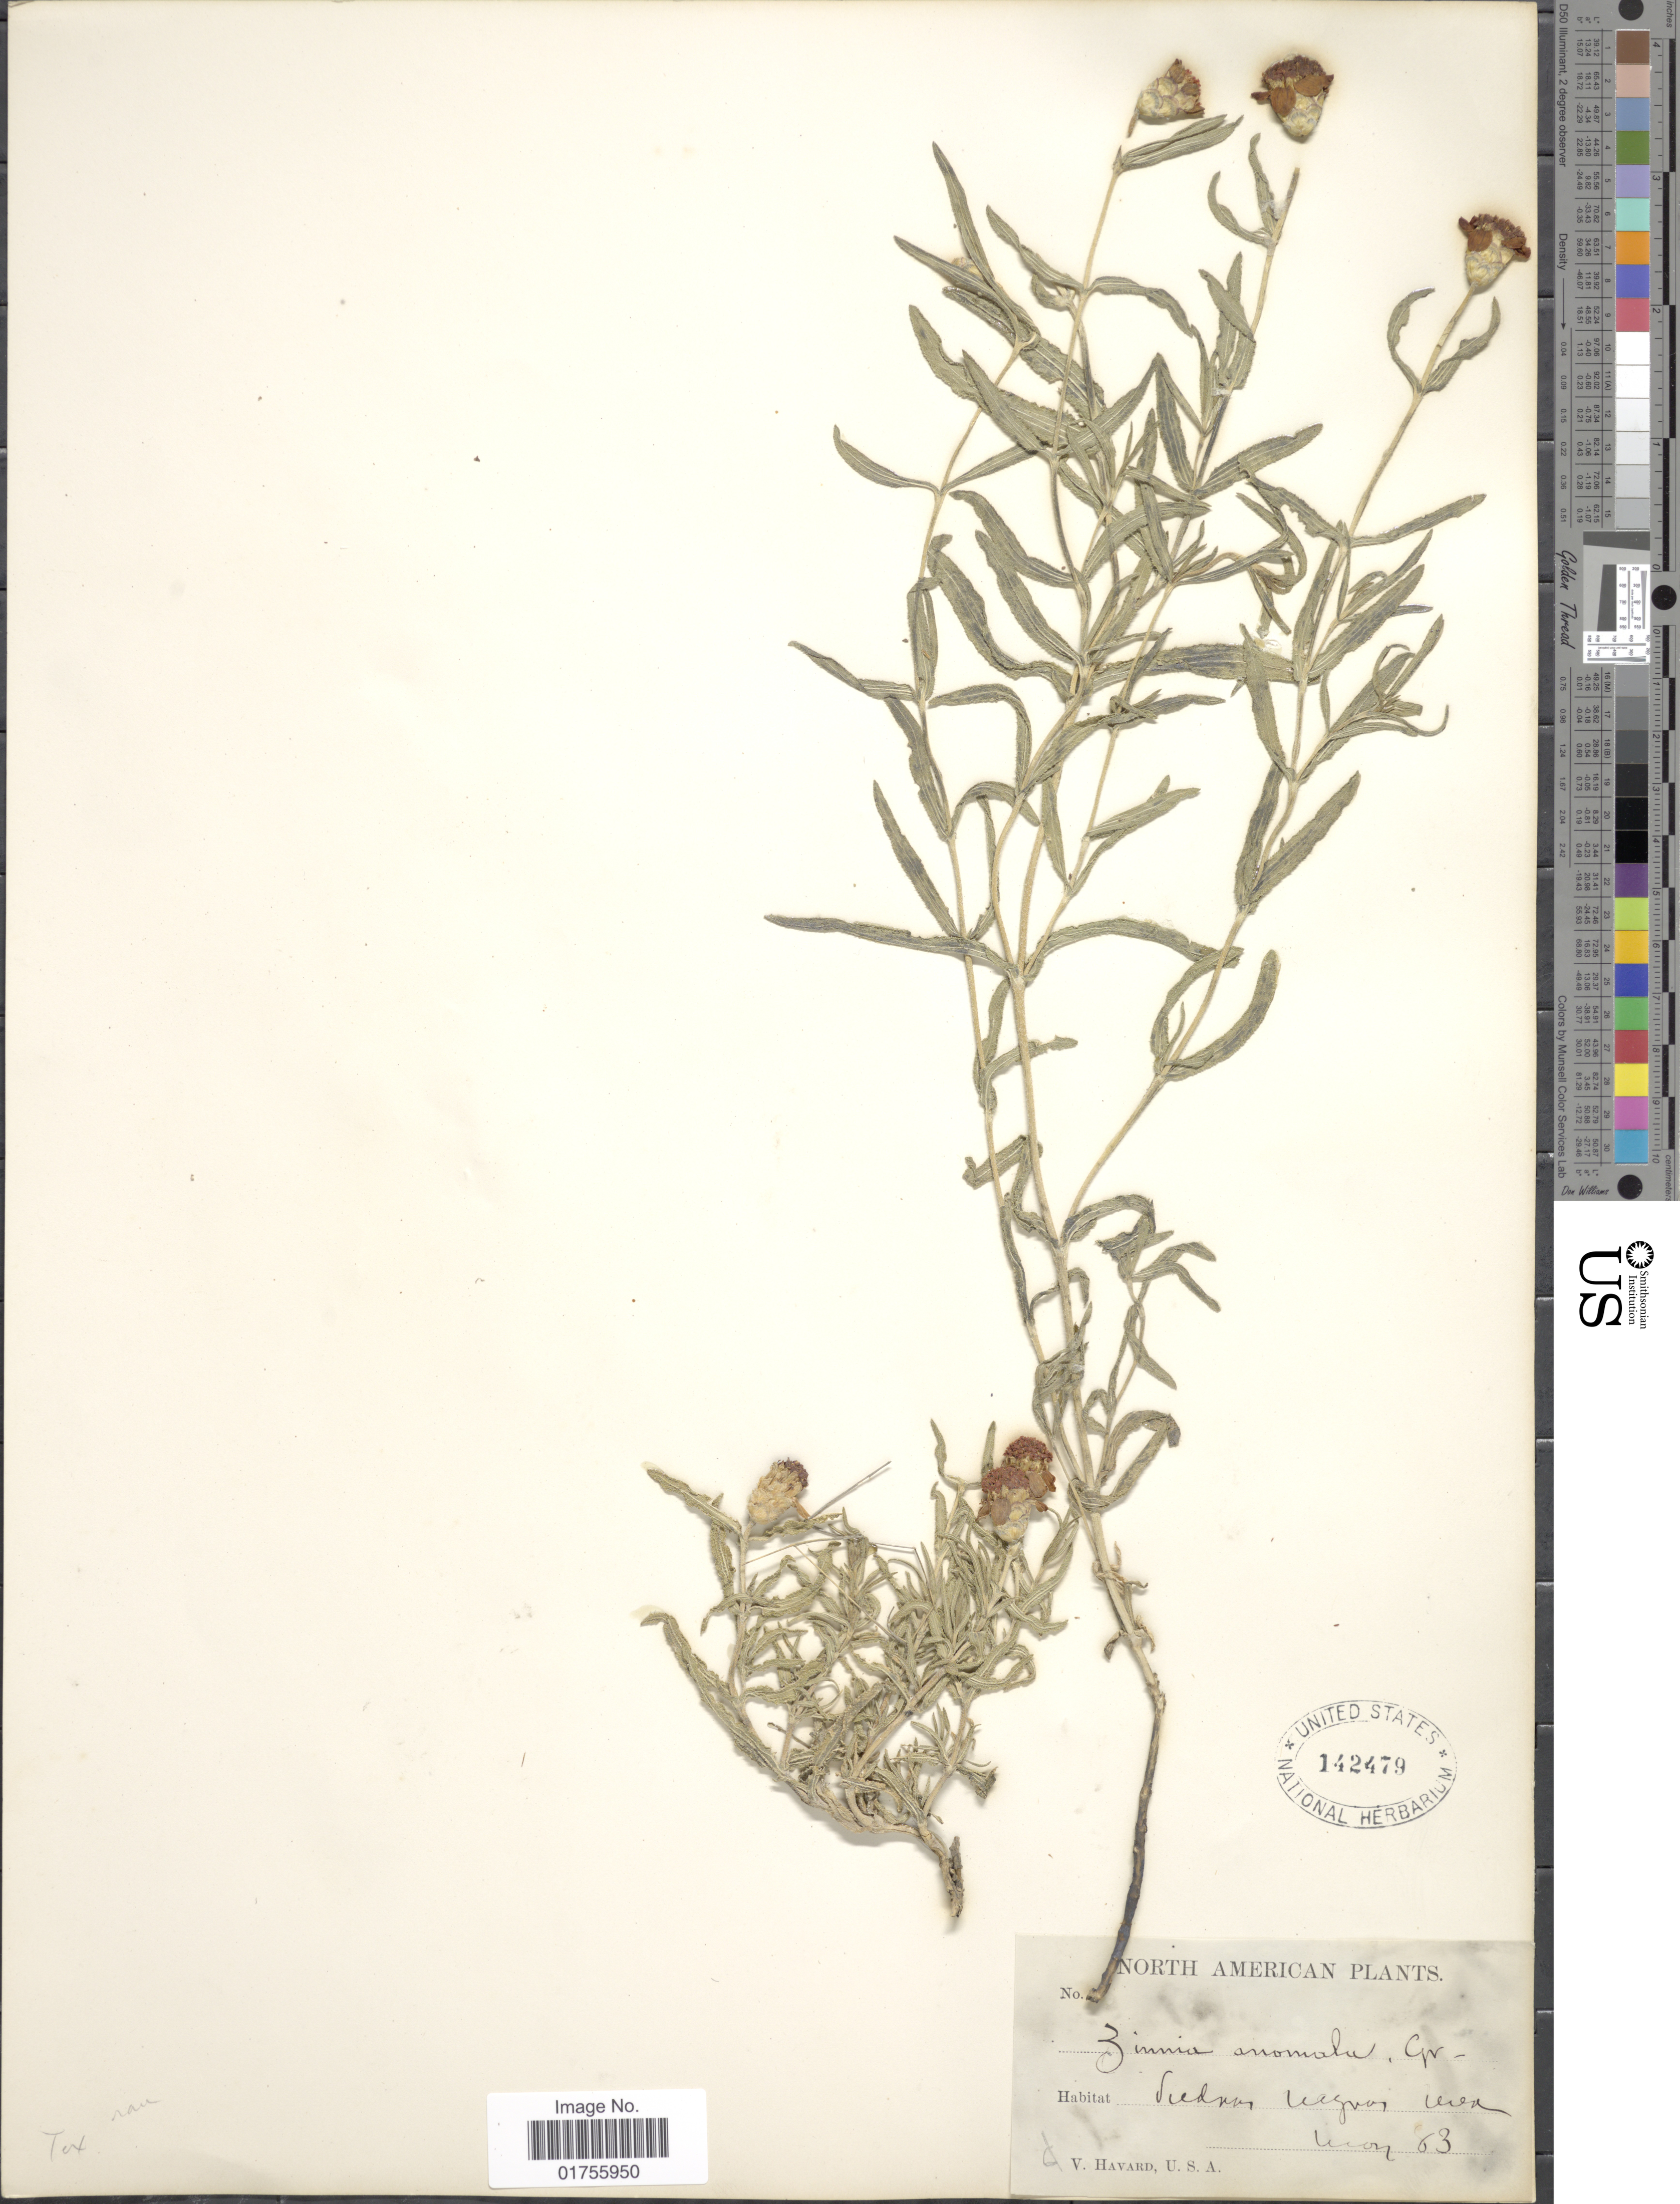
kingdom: Plantae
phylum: Tracheophyta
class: Magnoliopsida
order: Asterales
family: Asteraceae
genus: Zinnia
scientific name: Zinnia anomala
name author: A. Gray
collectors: V. Havard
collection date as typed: Transcribed d/m/y: /5/63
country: Mexico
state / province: Coahuila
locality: North American, Piedras Negras.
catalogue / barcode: US 142479